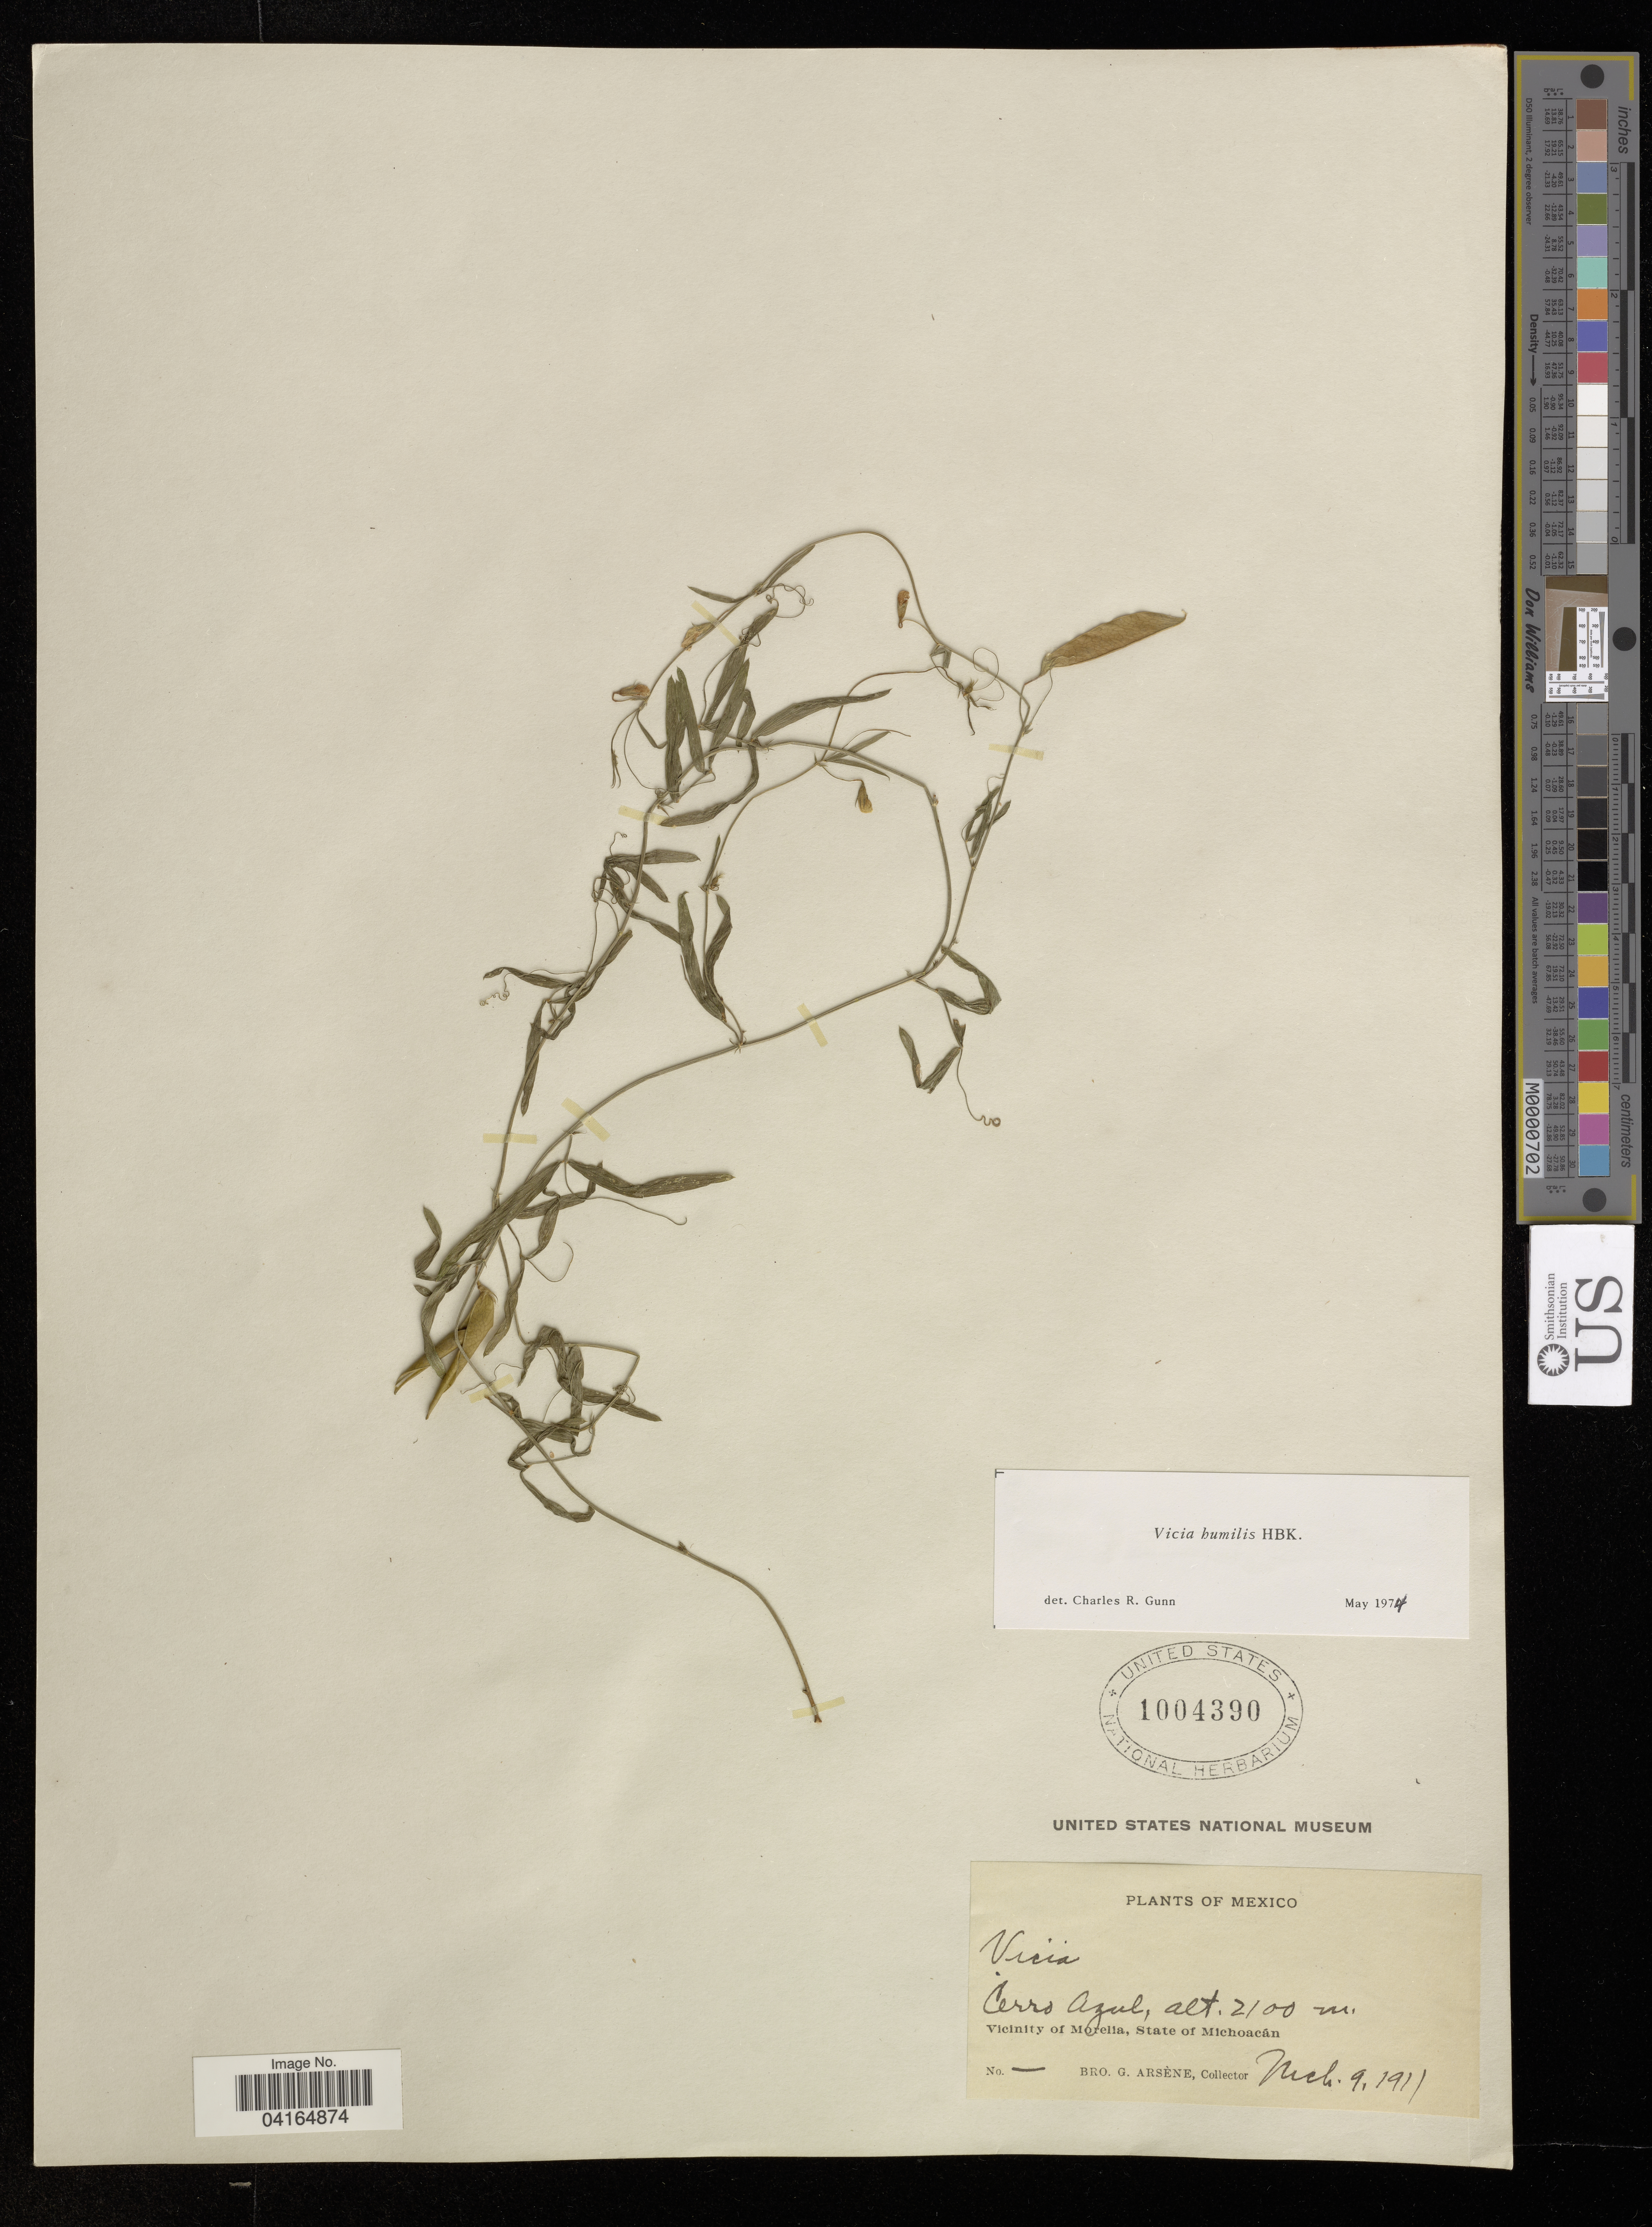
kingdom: Plantae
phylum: Tracheophyta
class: Magnoliopsida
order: Fabales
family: Fabaceae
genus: Vicia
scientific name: Vicia humilis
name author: Kunth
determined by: Hechenleitner, Paulina, RBG Edinburgh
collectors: Bro. G. Arsène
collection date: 1911-03-09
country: Mexico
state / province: Michoacán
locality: Vicinity of Morelia, State of Michoacán.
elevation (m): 2100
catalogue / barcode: US 1004390